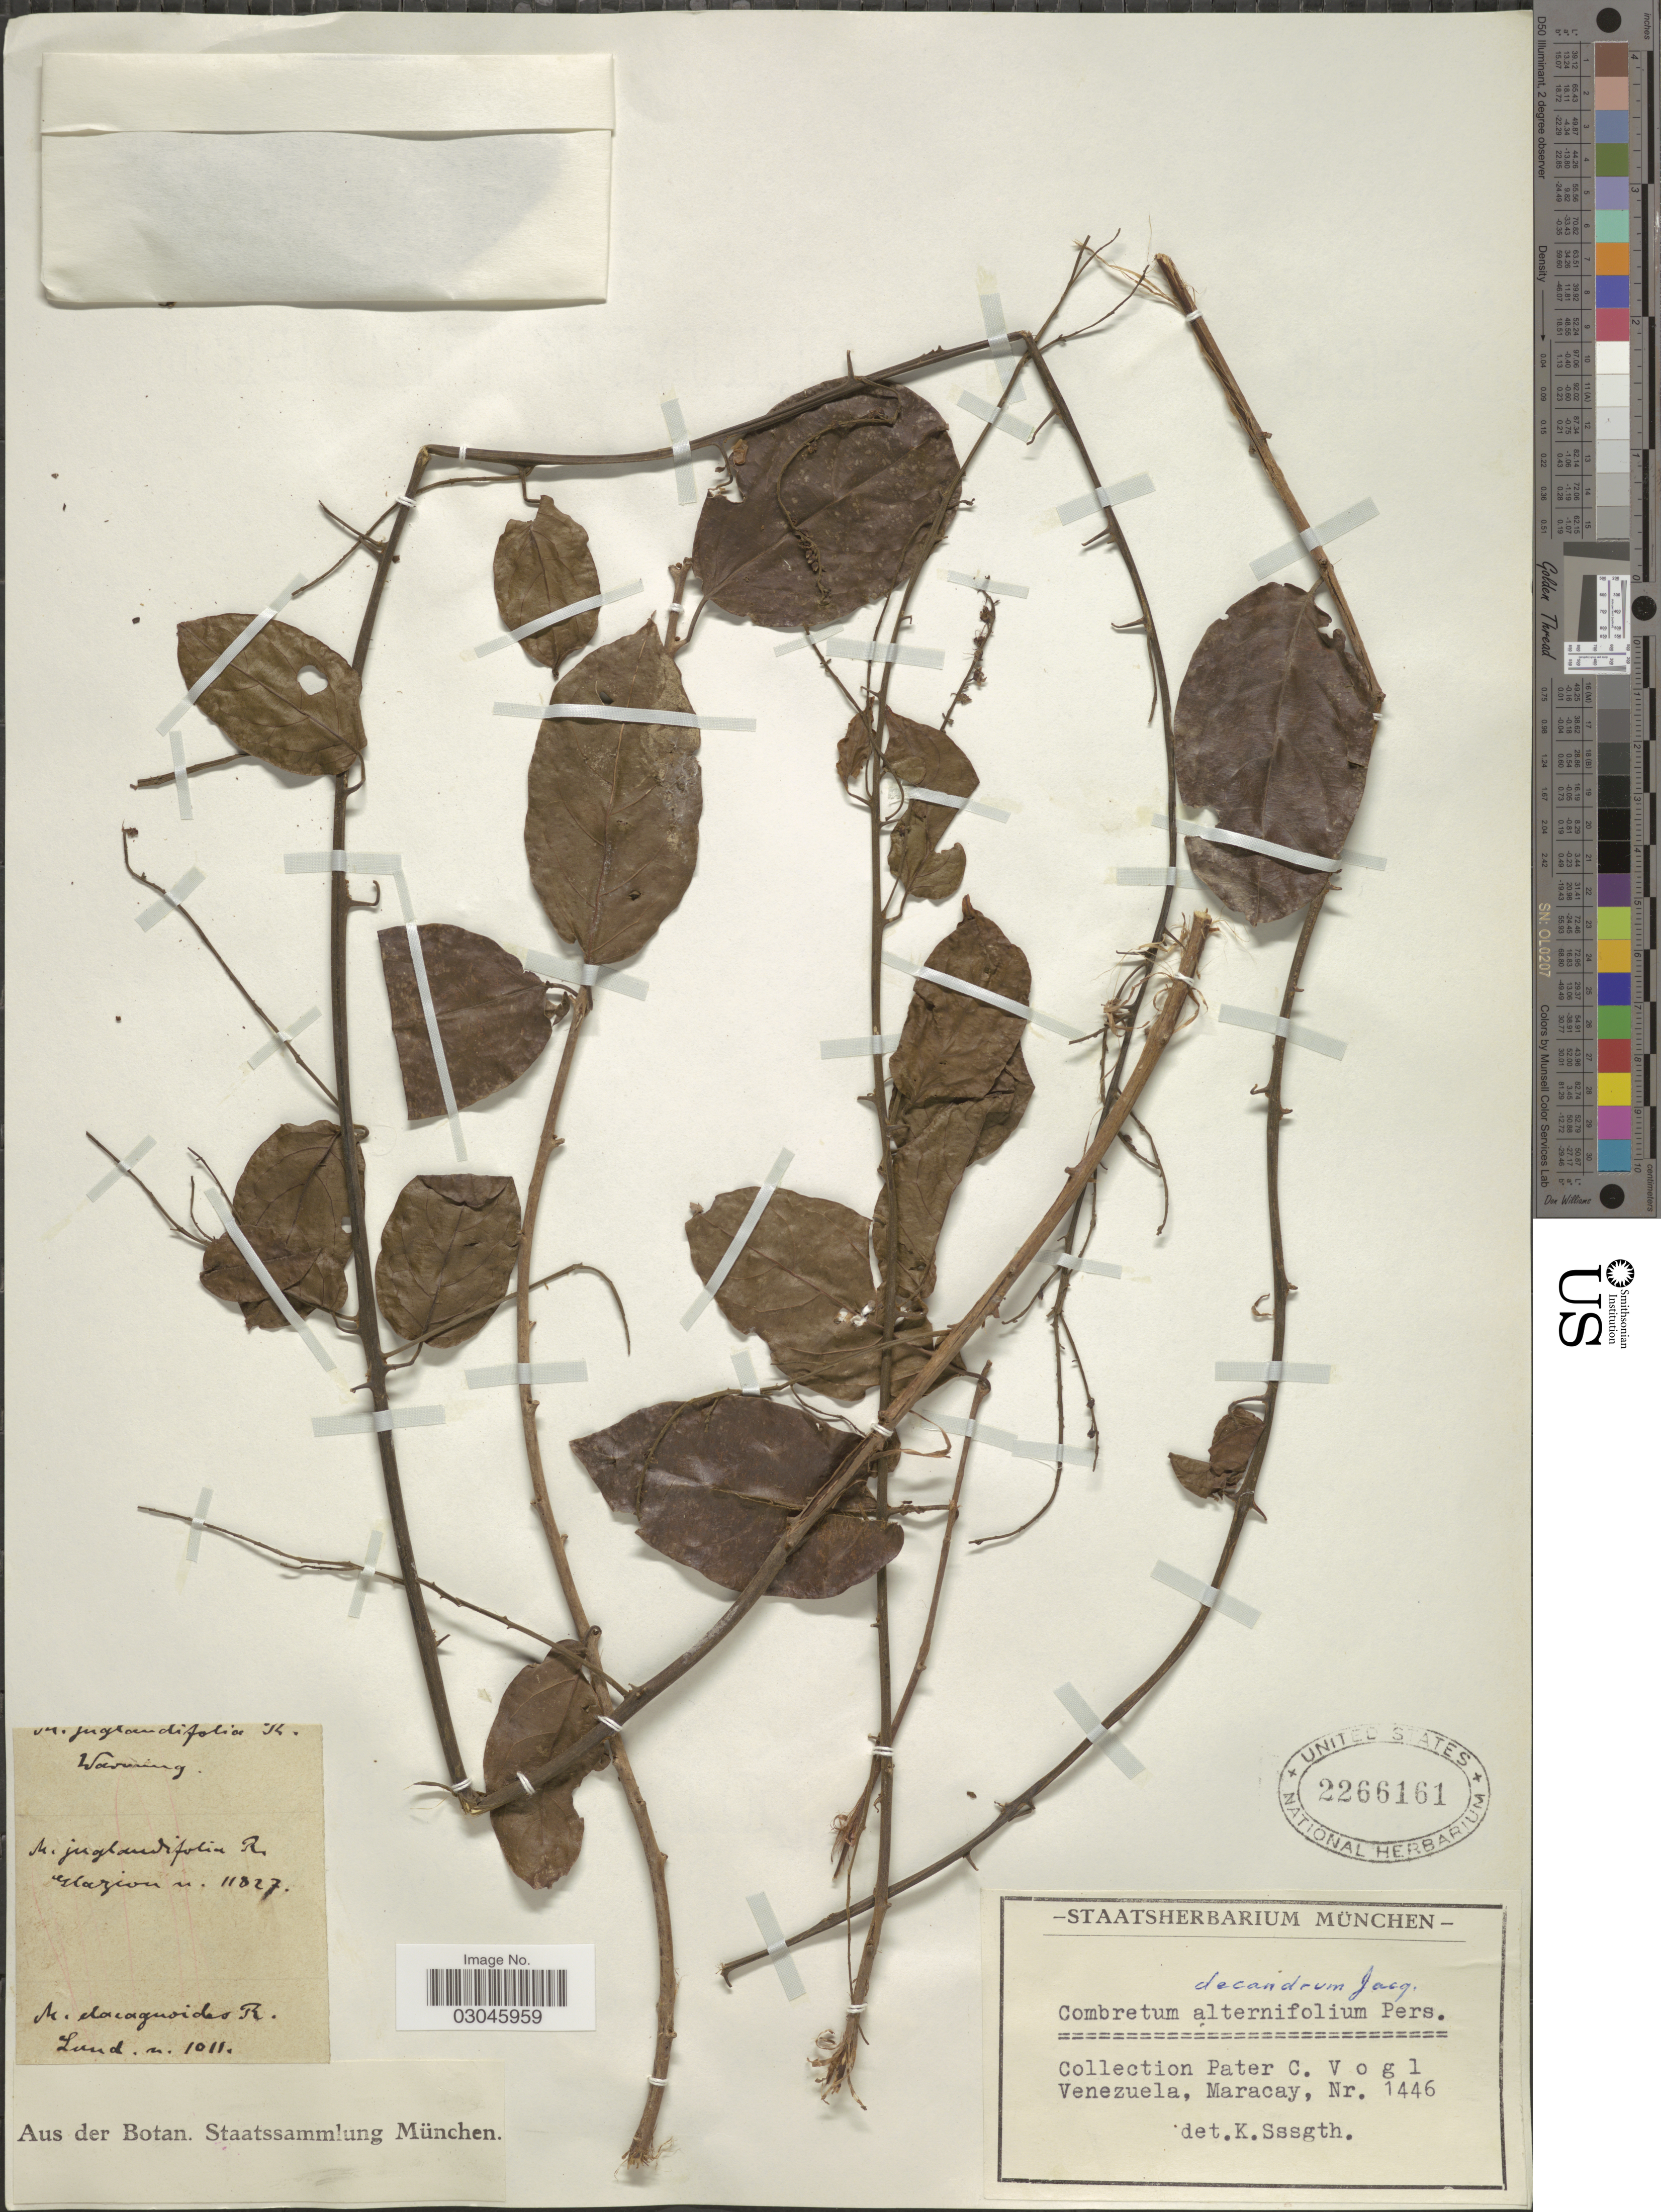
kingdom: Plantae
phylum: Tracheophyta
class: Magnoliopsida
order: Myrtales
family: Combretaceae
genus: Combretum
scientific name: Combretum decandrum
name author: Jacq.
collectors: P. Vogl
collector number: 1446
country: Venezuela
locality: Maracay.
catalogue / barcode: US 2266161